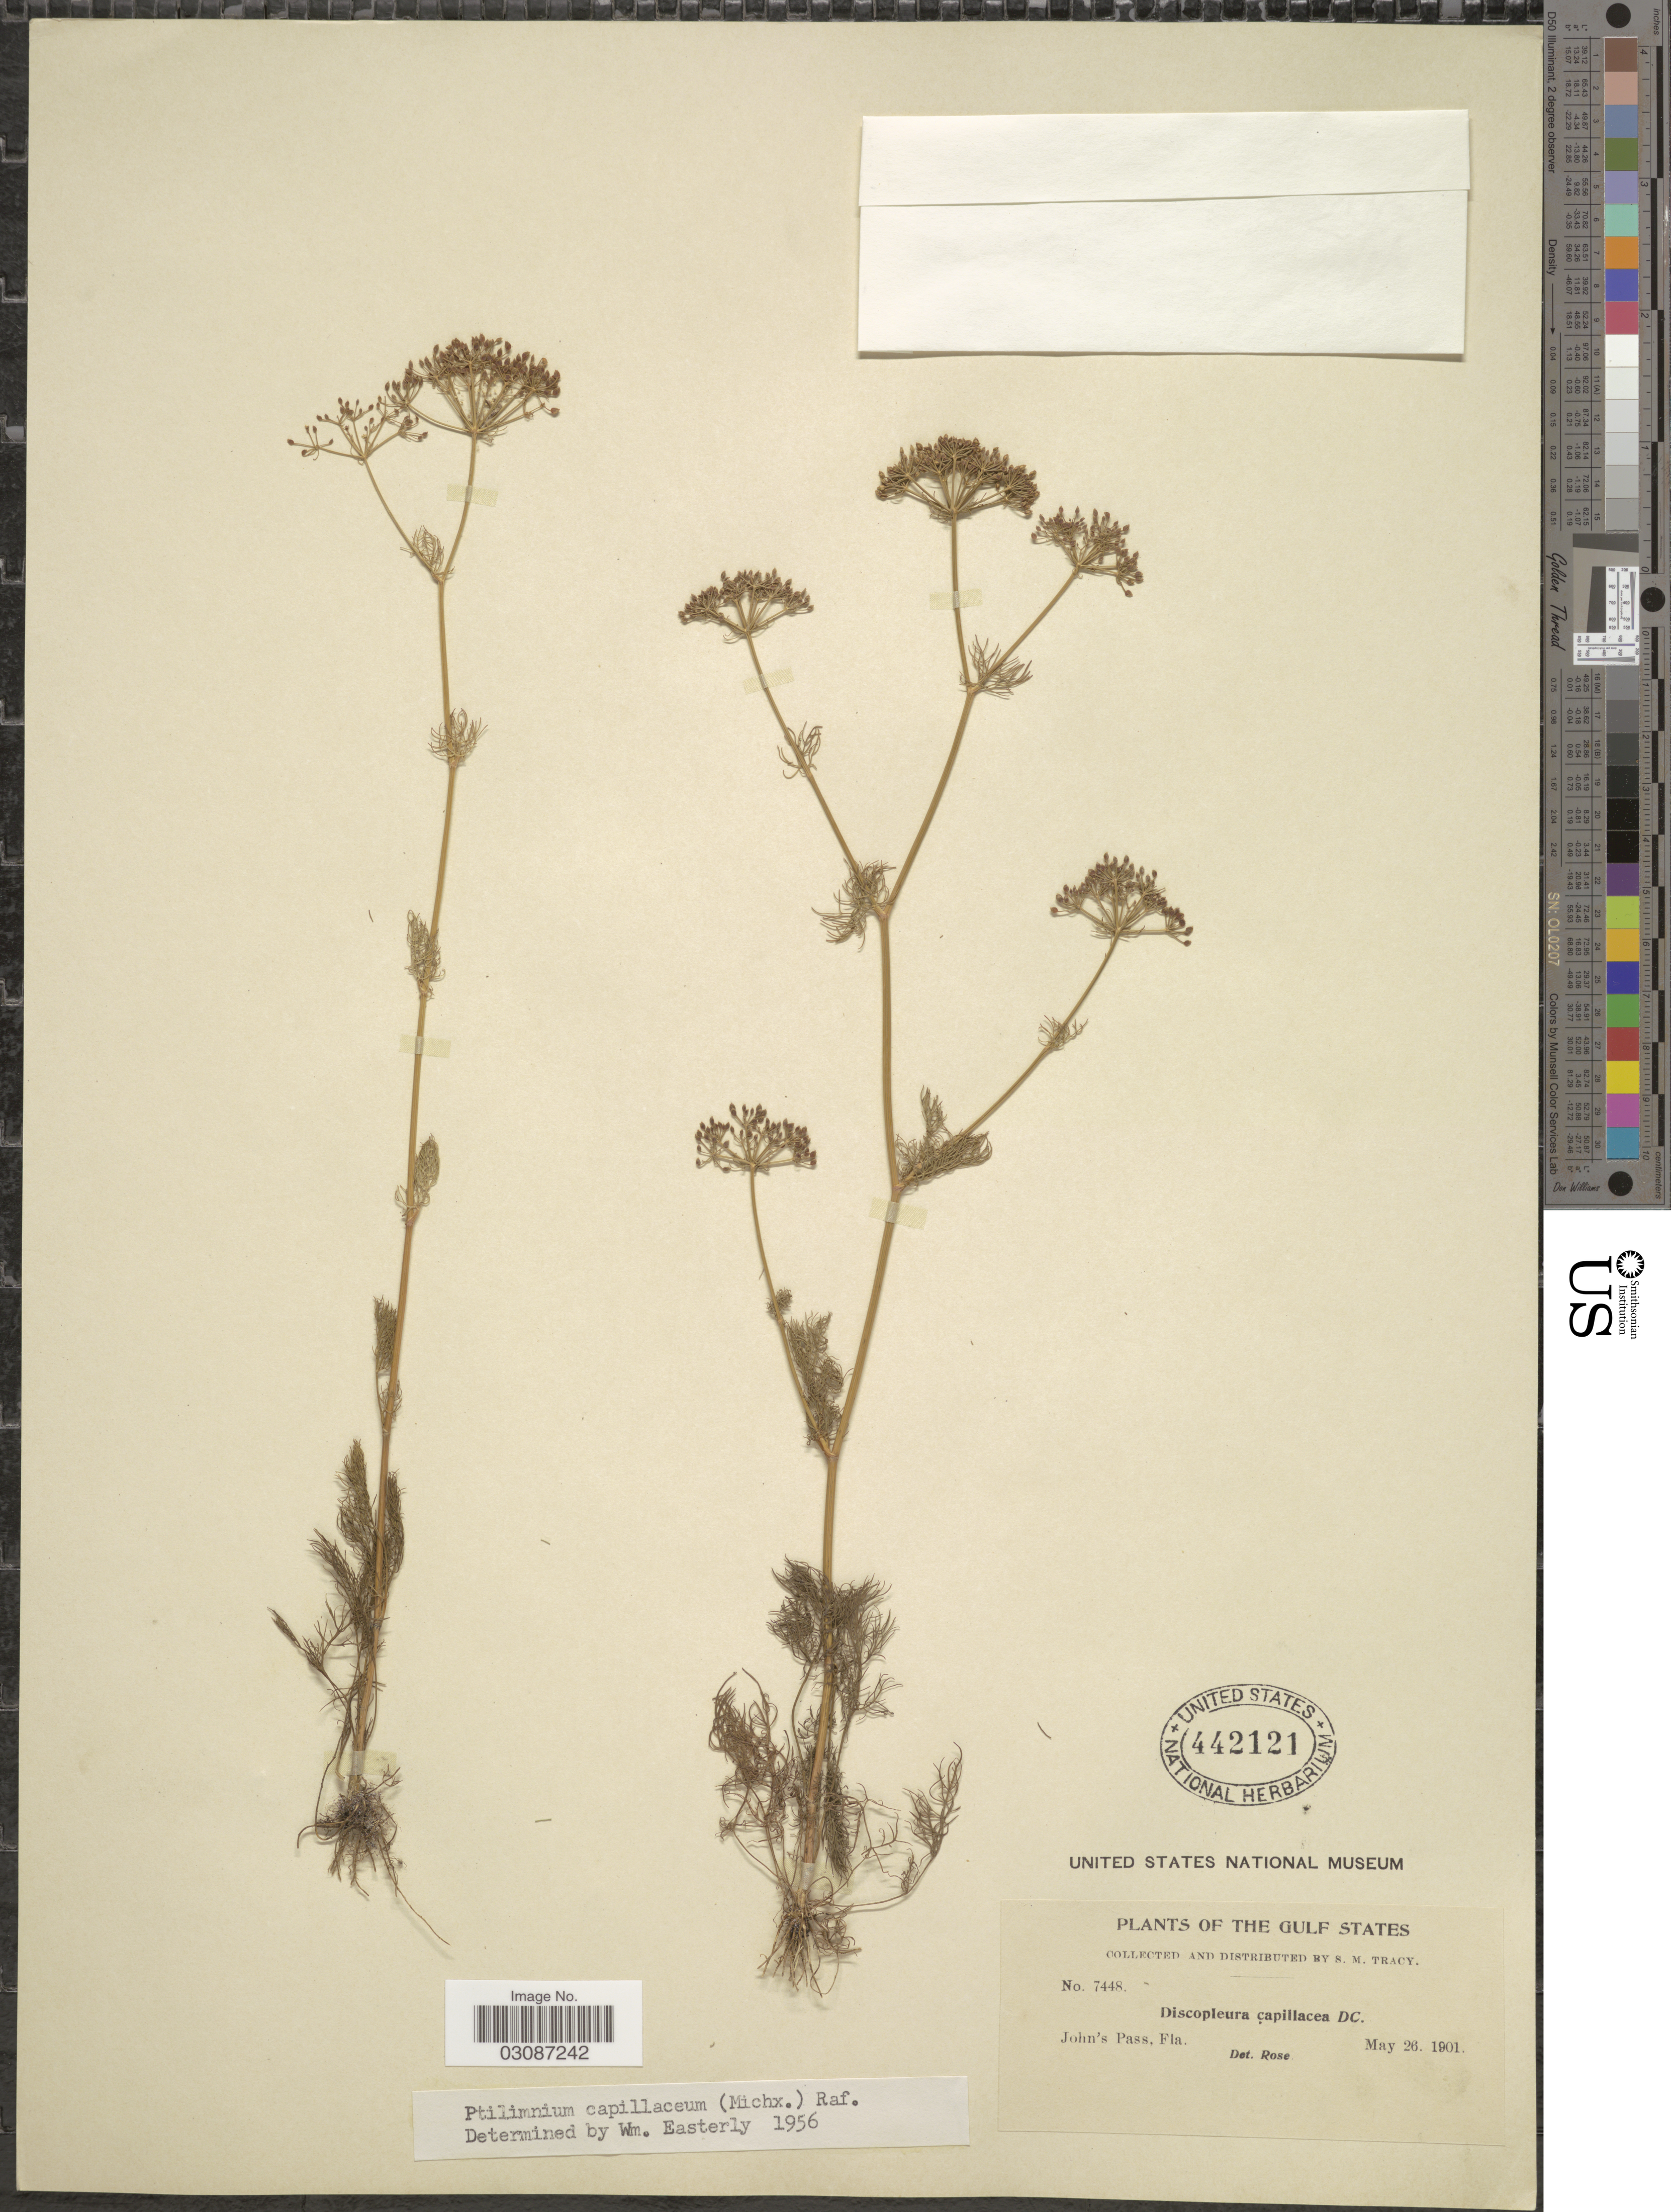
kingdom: Plantae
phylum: Tracheophyta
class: Magnoliopsida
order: Apiales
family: Apiaceae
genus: Ptilimnium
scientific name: Ptilimnium capillaceum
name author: (Michx.) Raf.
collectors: S. M. Tracy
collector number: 7448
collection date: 1901-05-26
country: United States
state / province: Florida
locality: The Gulf States. John's Pass.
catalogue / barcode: US 442121